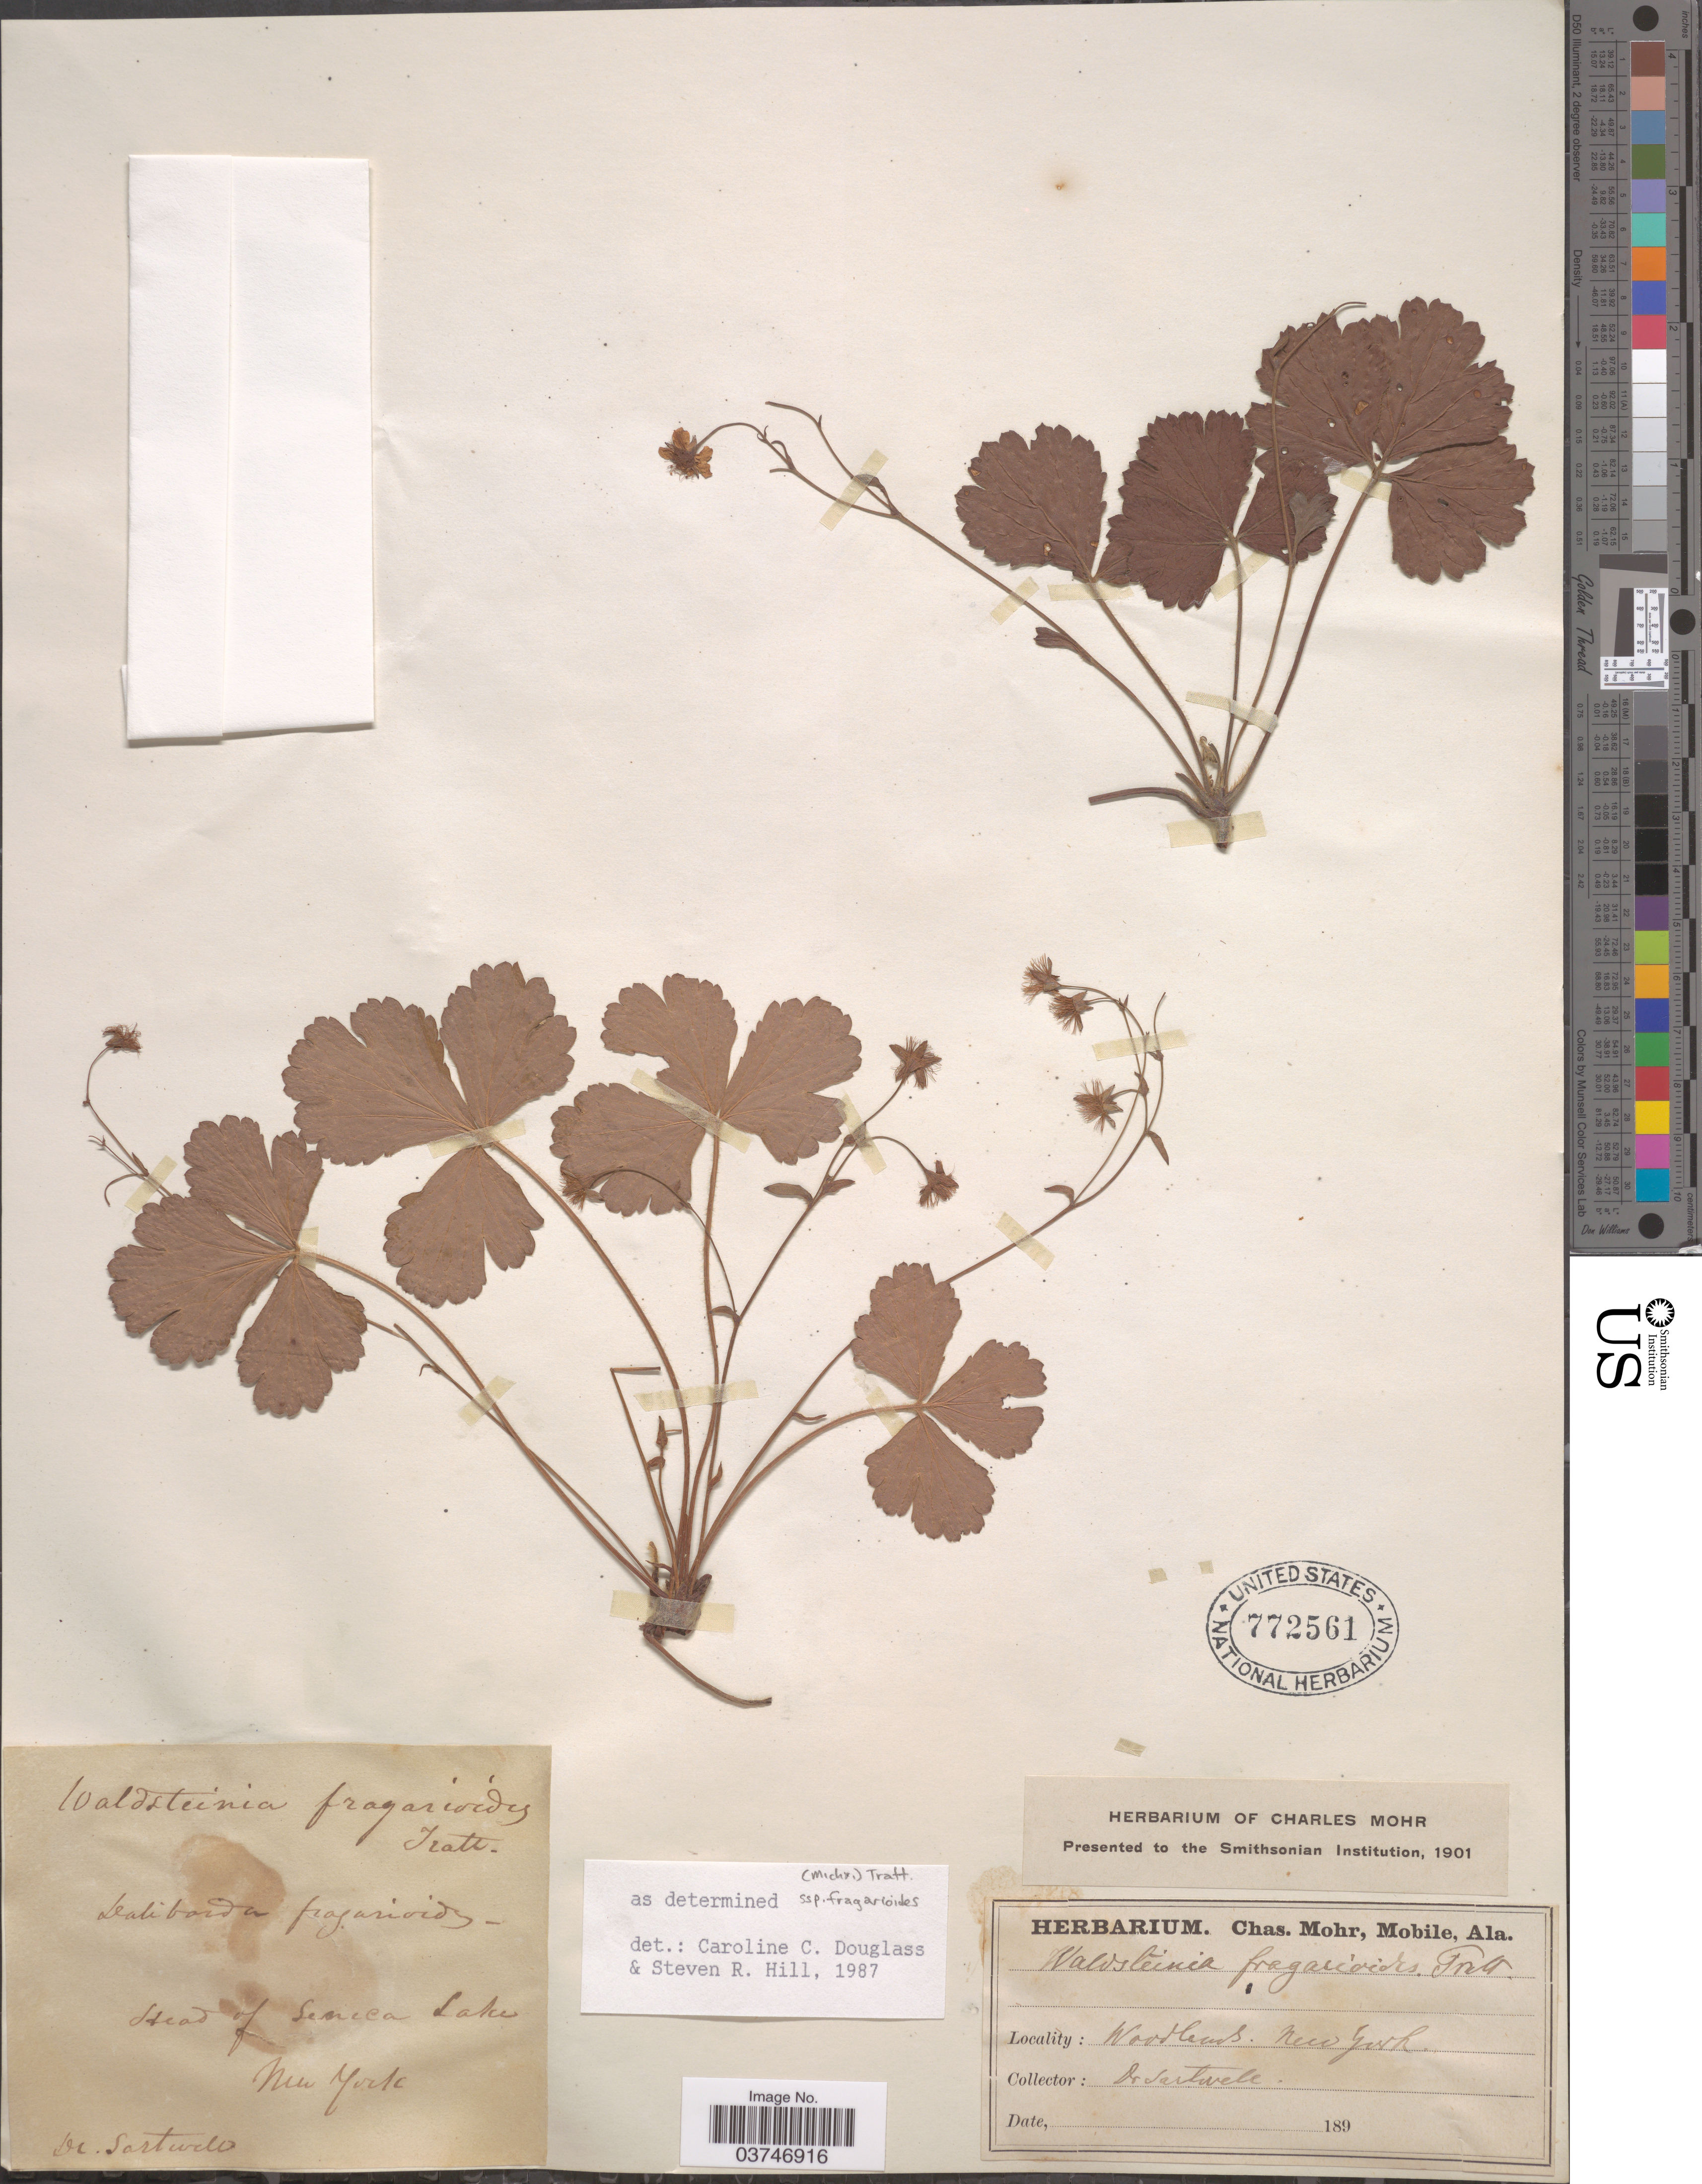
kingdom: Plantae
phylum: Tracheophyta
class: Magnoliopsida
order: Rosales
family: Rosaceae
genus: Waldsteinia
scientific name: Waldsteinia fragarioides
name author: (Michx.) Tratt.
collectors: Sartwell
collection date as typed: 189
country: United States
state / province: New York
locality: Head of Seneca Lake.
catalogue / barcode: US 772561